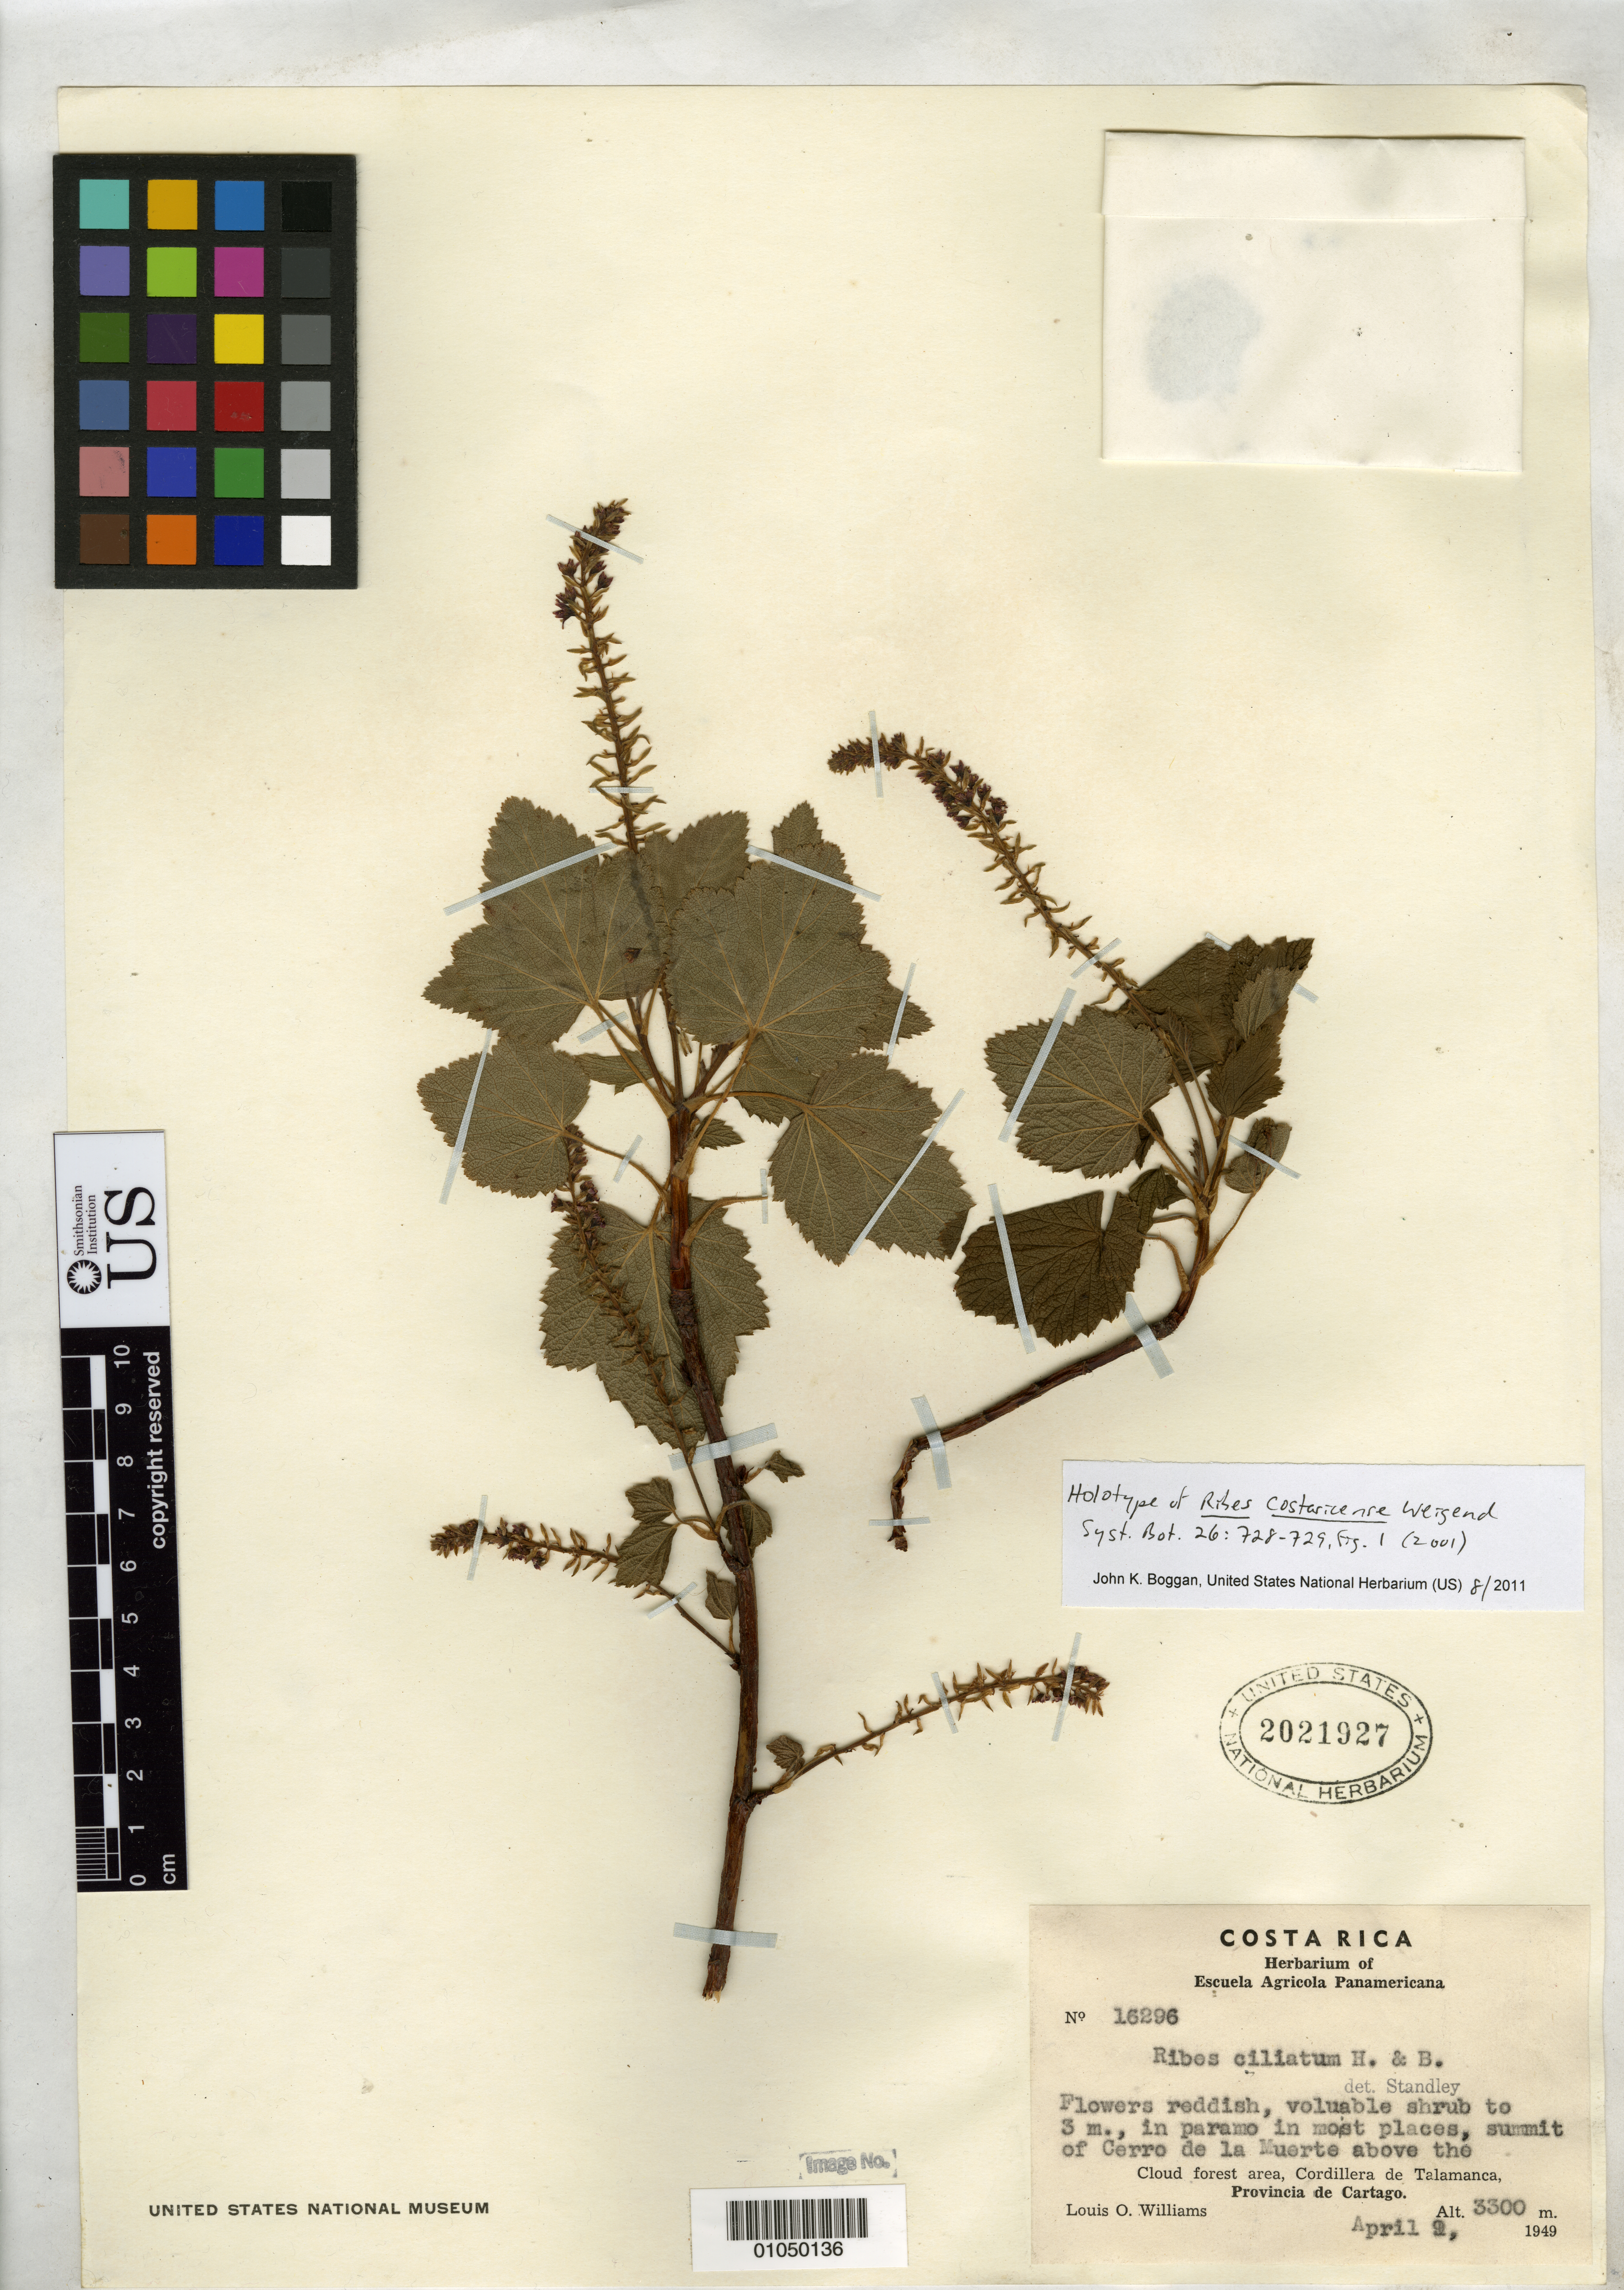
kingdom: Plantae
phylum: Tracheophyta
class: Magnoliopsida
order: Saxifragales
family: Grossulariaceae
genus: Ribes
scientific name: Ribes costaricense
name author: Weigend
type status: Holotype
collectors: L. O. Williams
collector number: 16296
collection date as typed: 09 Apr 1949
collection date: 1949-04-09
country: Costa Rica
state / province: Cartago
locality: Summit of Cerro de la Muerte above the cloud forest area, Cordillera de Talamanca, Provincia de Cartago.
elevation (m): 3300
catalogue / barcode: US 2021927